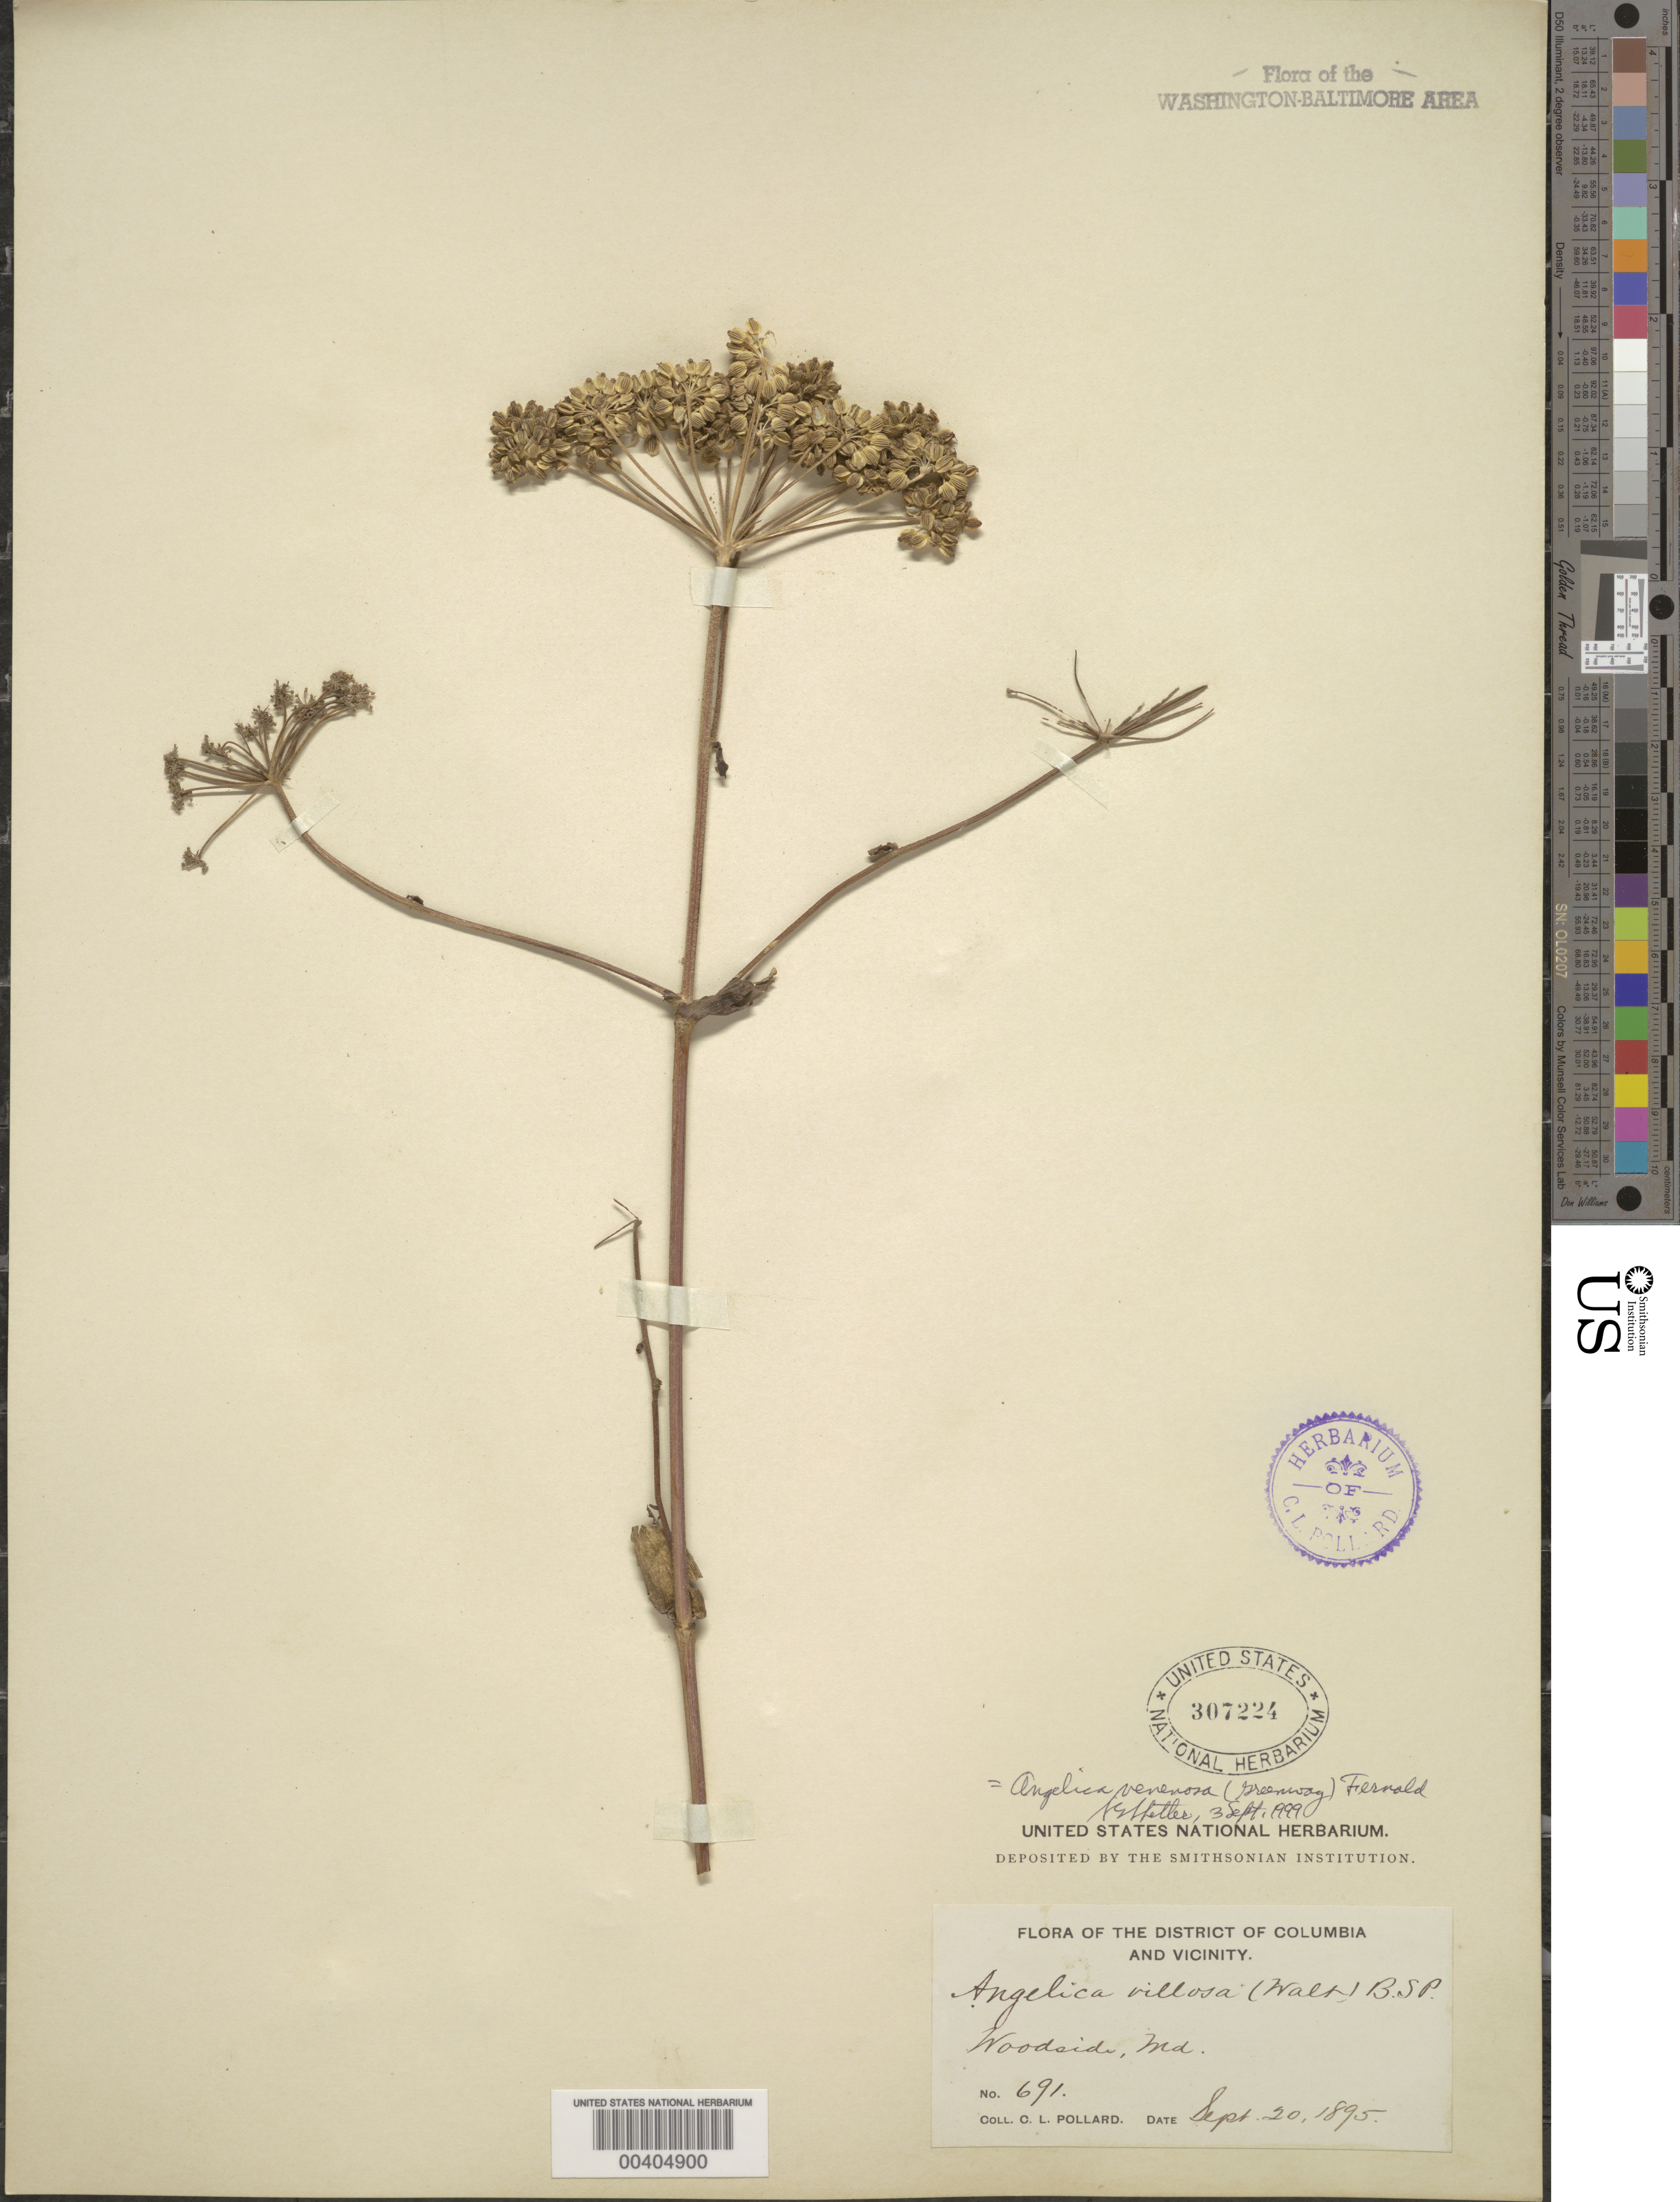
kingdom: Plantae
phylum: Tracheophyta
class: Magnoliopsida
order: Apiales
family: Apiaceae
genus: Angelica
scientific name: Angelica venenosa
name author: (Greenway) Fernald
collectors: C. L. Pollard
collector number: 691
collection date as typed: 20 Sep 1895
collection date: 1895-09-20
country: United States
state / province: Maryland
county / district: Montgomery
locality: Woodside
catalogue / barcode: US 307224